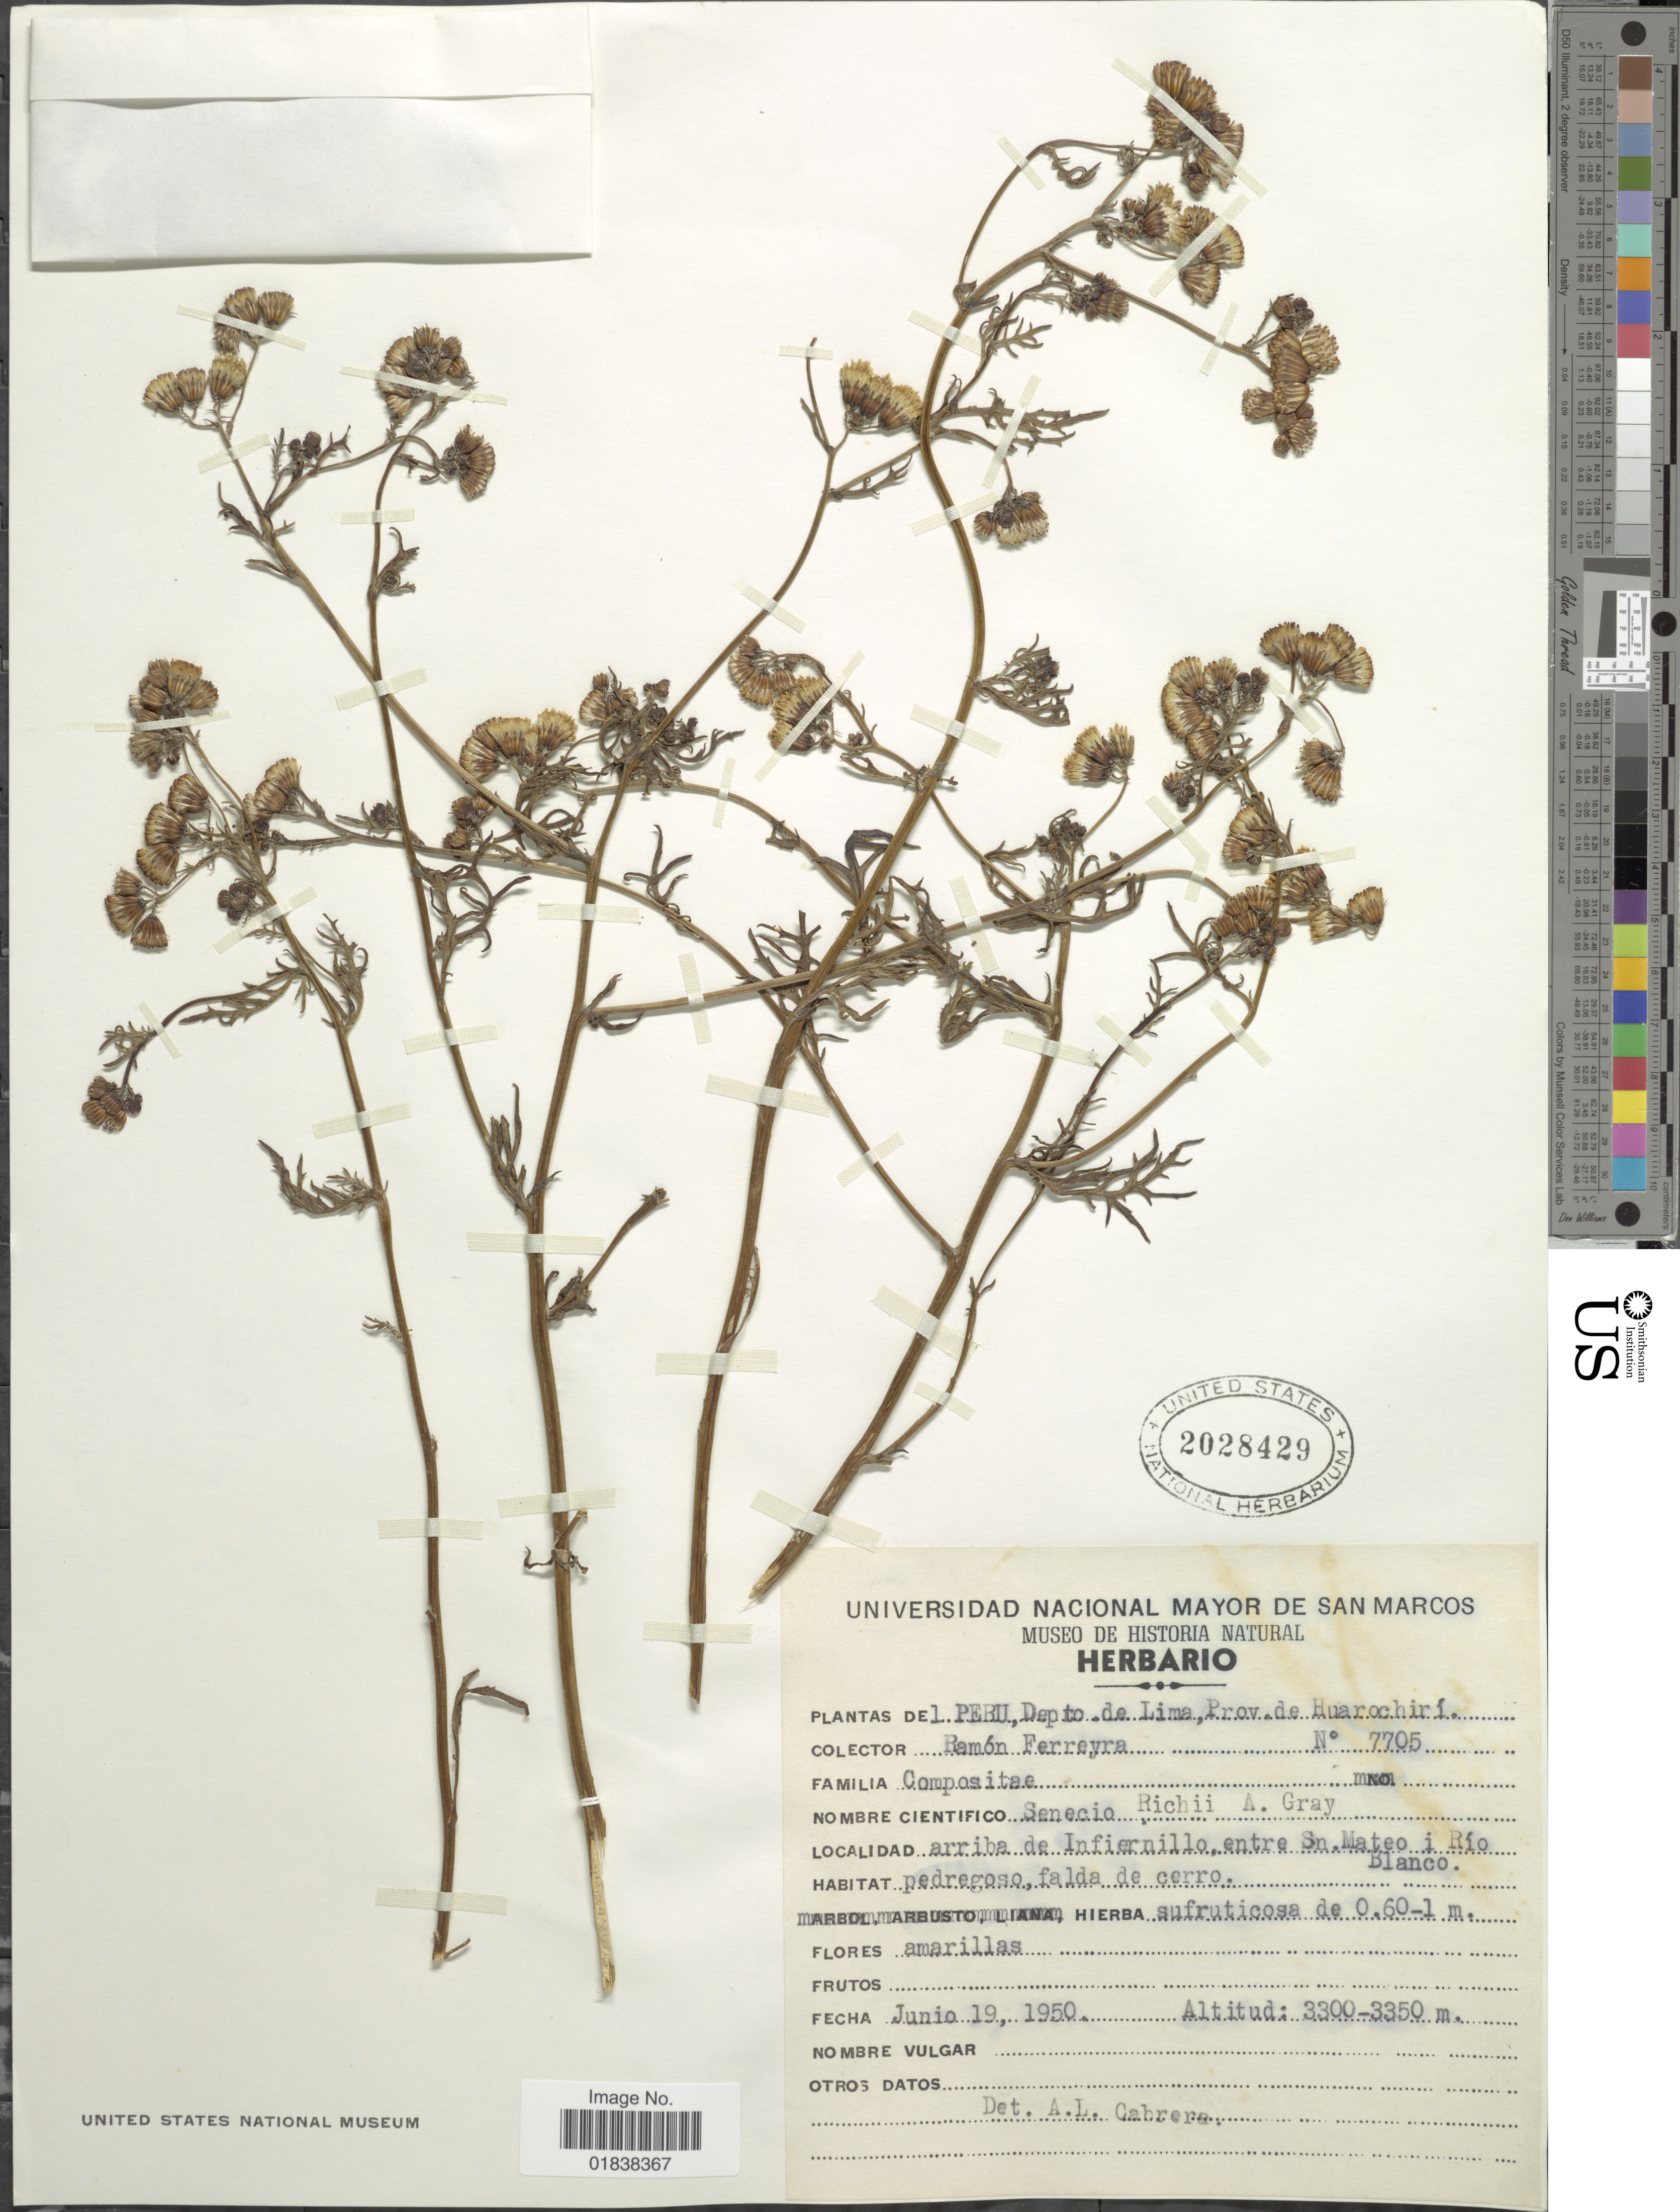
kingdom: Plantae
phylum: Tracheophyta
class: Magnoliopsida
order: Asterales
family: Asteraceae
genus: Senecio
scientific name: Senecio richii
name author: A. Gray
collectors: R. A. Ferreyra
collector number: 7705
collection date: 1950-06-19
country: Peru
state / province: Lima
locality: Prov. de Huarochiri, arriba de Infiernillo, entre Sn. Mateo i Rio Blanco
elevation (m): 3300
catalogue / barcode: US 2028429